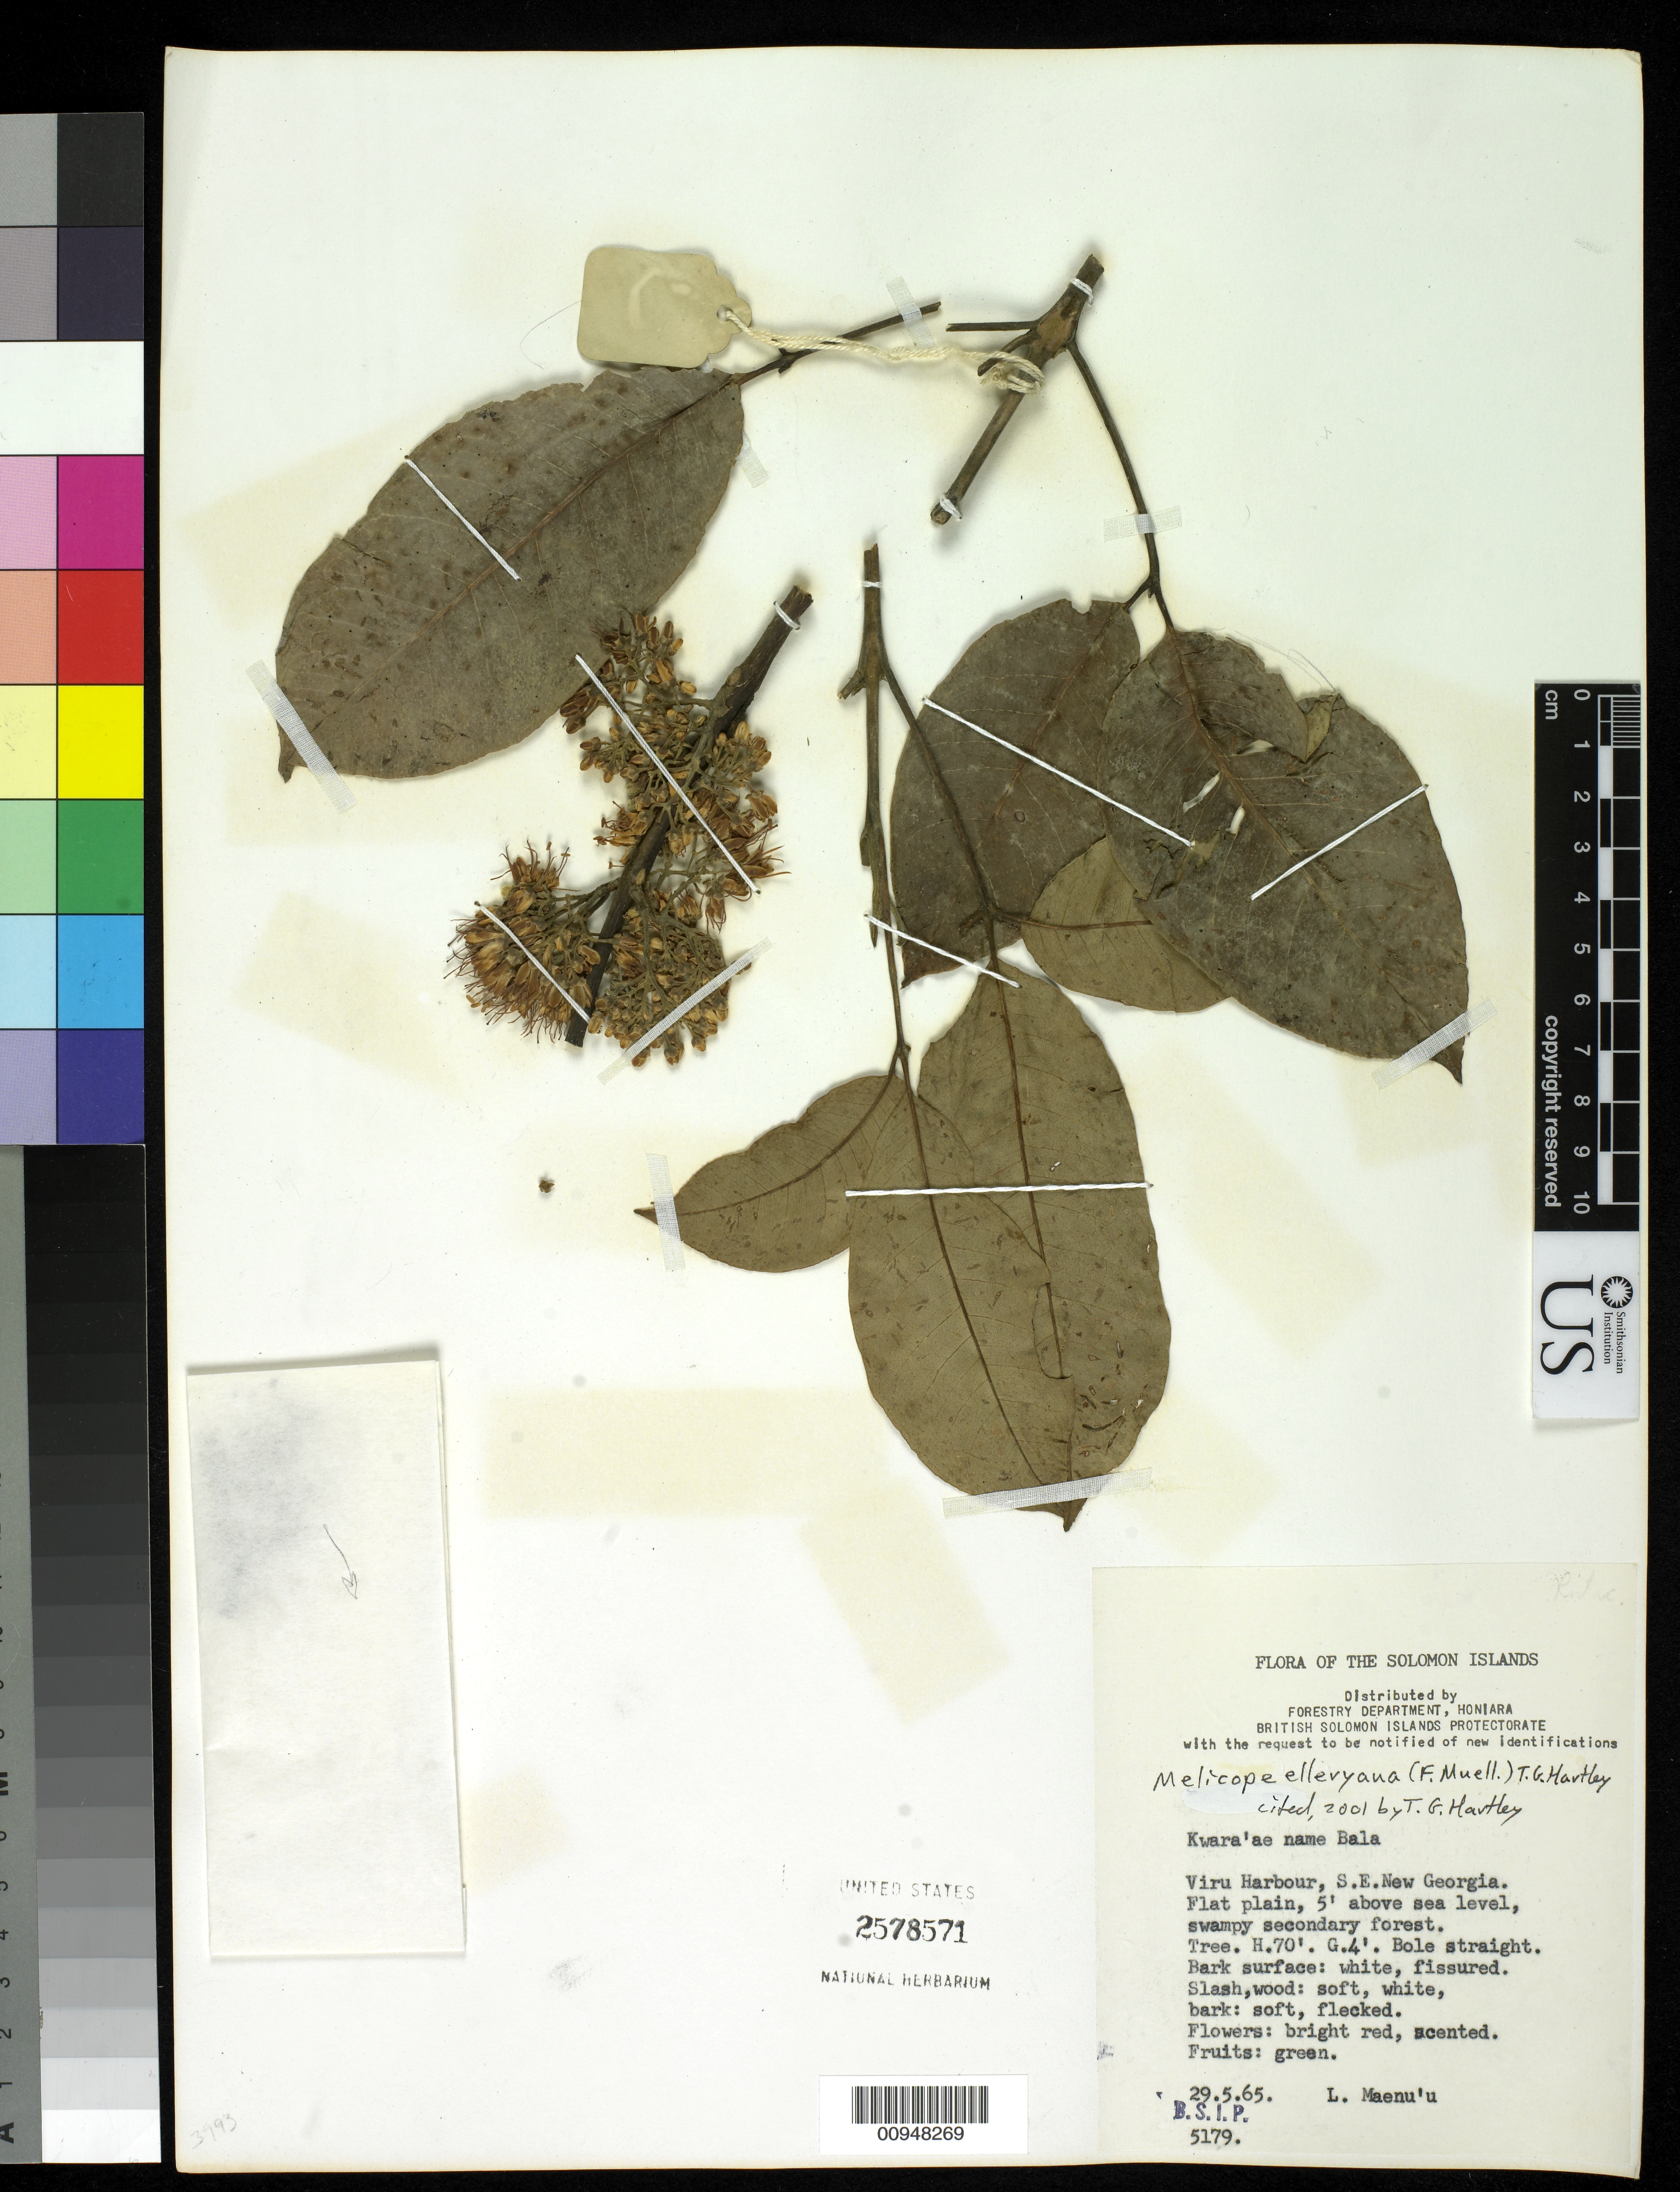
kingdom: Plantae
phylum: Tracheophyta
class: Magnoliopsida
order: Sapindales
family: Rutaceae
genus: Melicope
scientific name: Melicope elleryana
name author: (F. Muell.) T.G. Hartley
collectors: L. Maenu'u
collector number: BSIP 5179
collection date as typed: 29 May 1965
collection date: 1965-05-29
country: Solomon Islands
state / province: Western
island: New Georgia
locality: Viru Harbor, SE New Georgia.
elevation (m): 2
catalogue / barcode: US 2578571